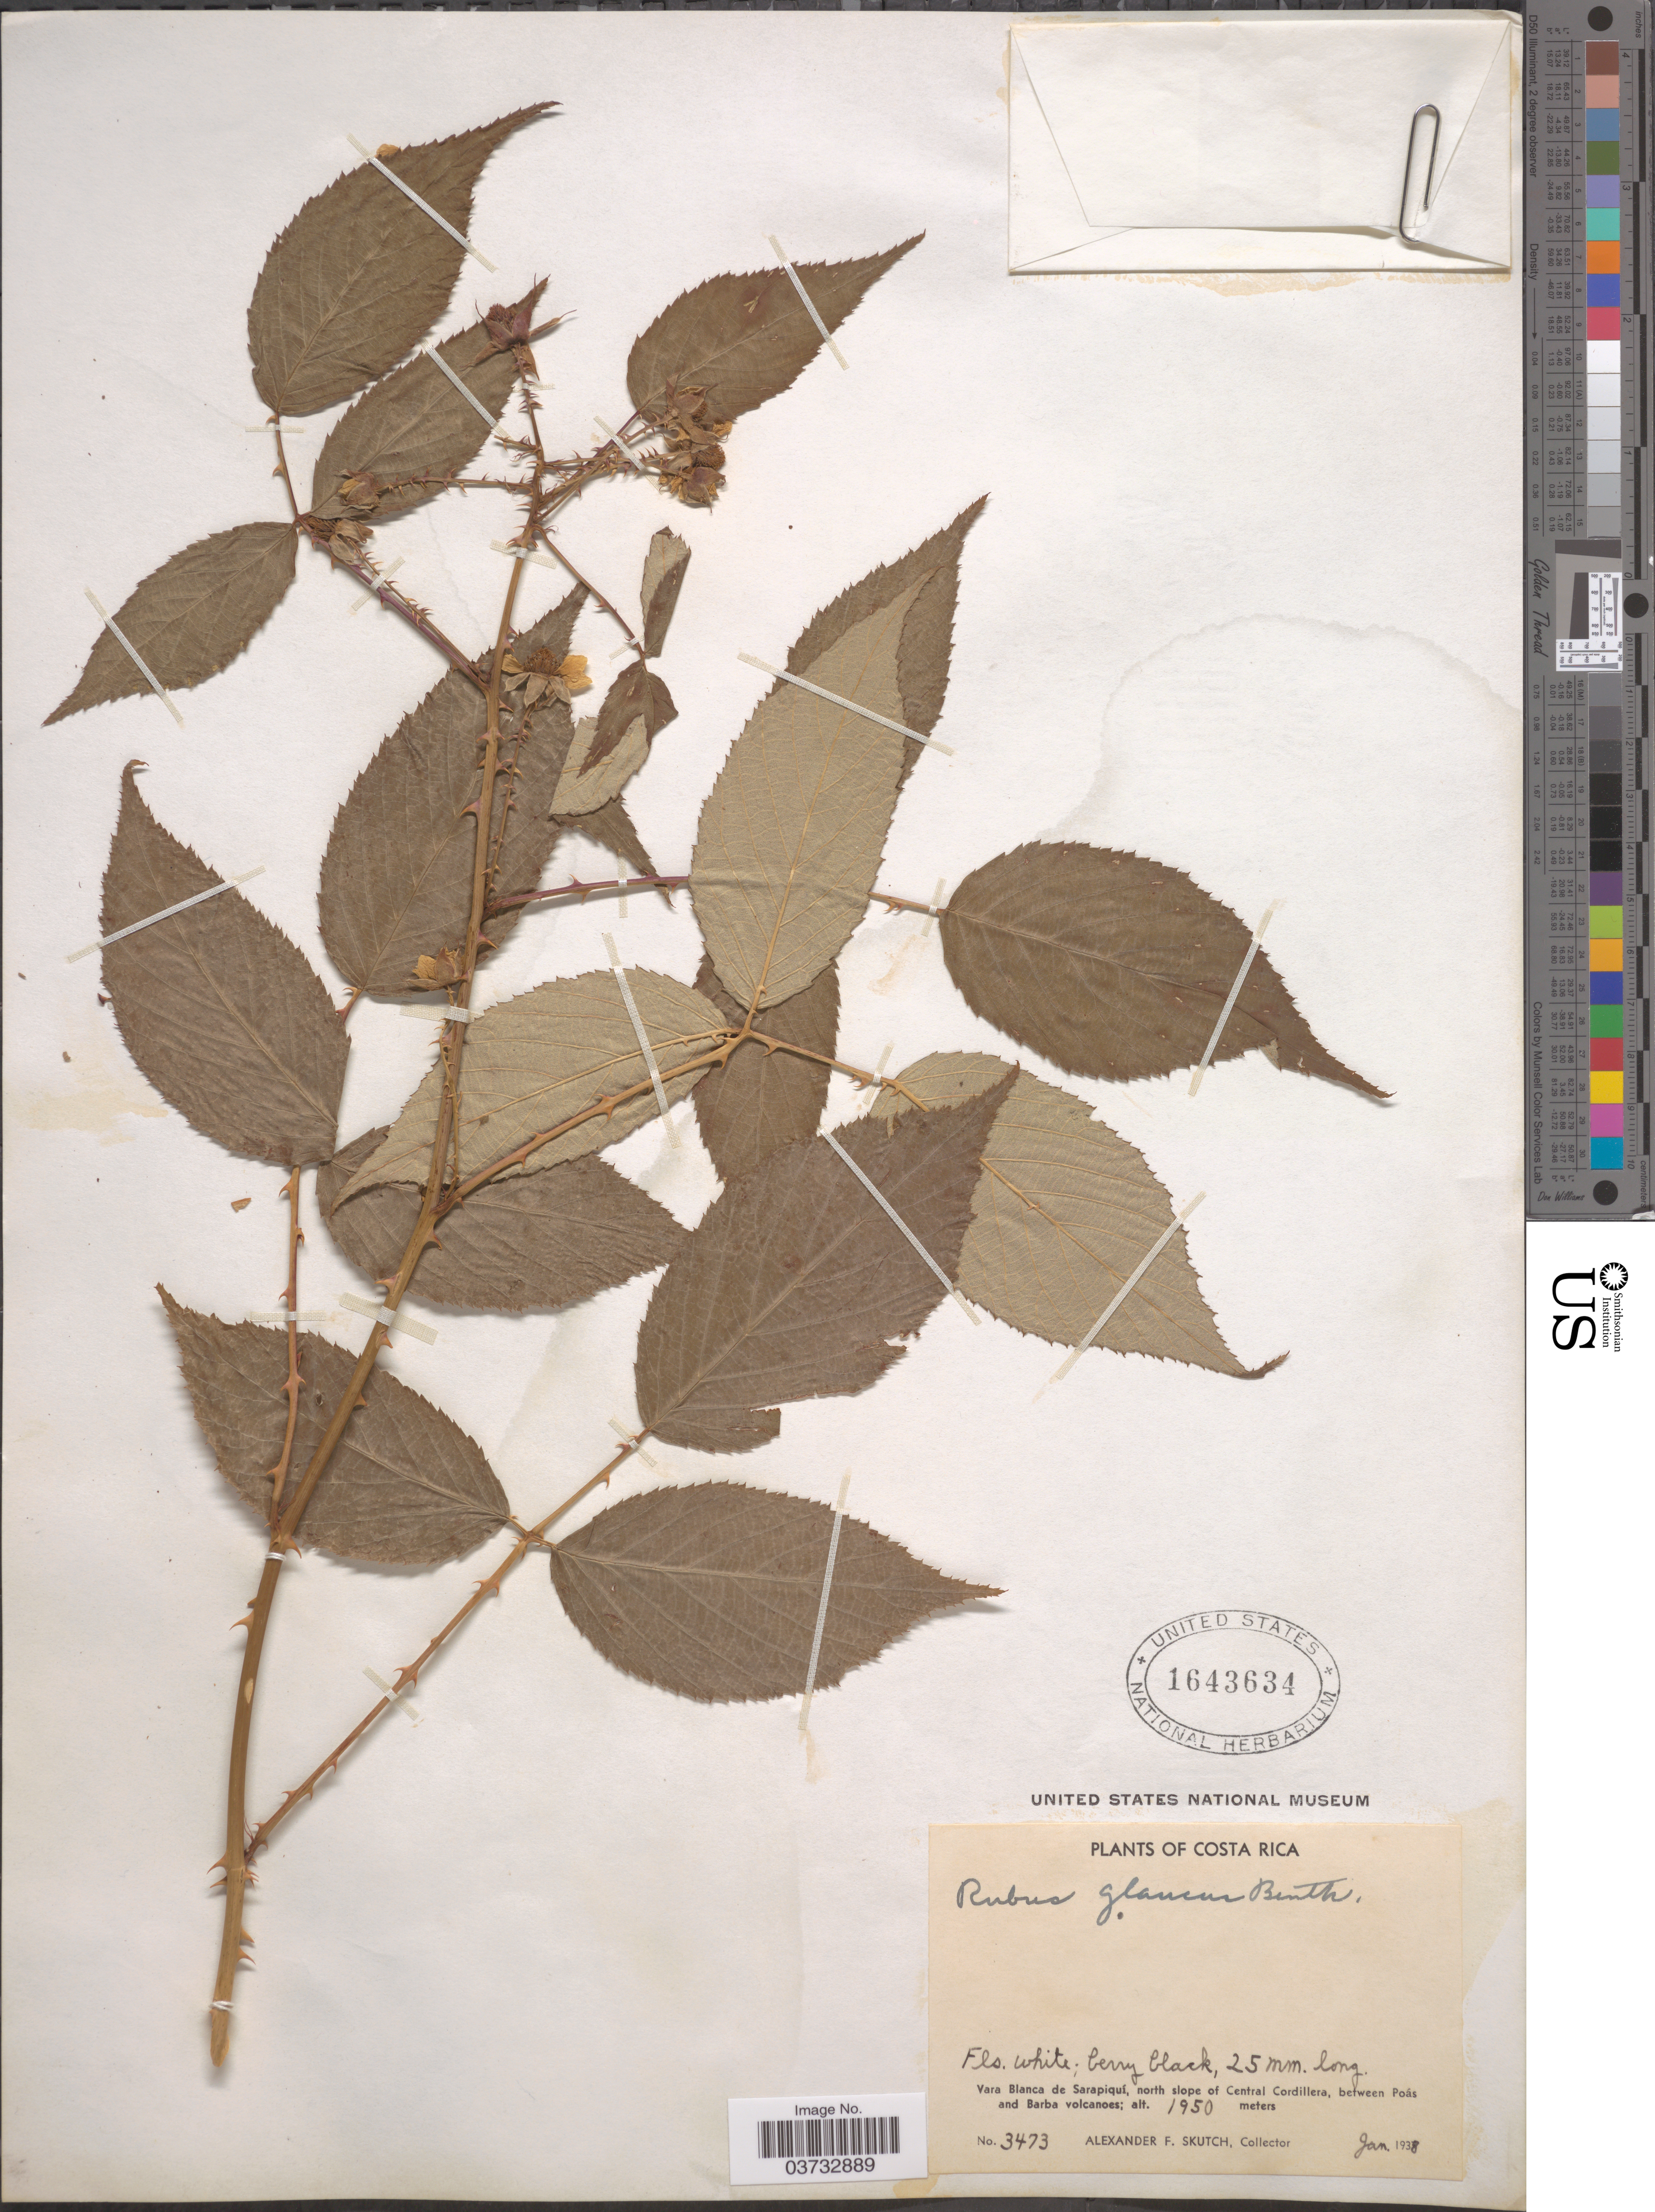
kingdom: Plantae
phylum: Tracheophyta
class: Magnoliopsida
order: Rosales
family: Rosaceae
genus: Rubus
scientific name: Rubus glaucus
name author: Benth.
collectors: A. F. Skutch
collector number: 3473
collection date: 1938-01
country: Costa Rica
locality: Vara Blanca de Sarapiquí, north slope of Central Cordillera, between Poás and Barba volcanoes.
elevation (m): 1950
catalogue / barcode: US 1643634